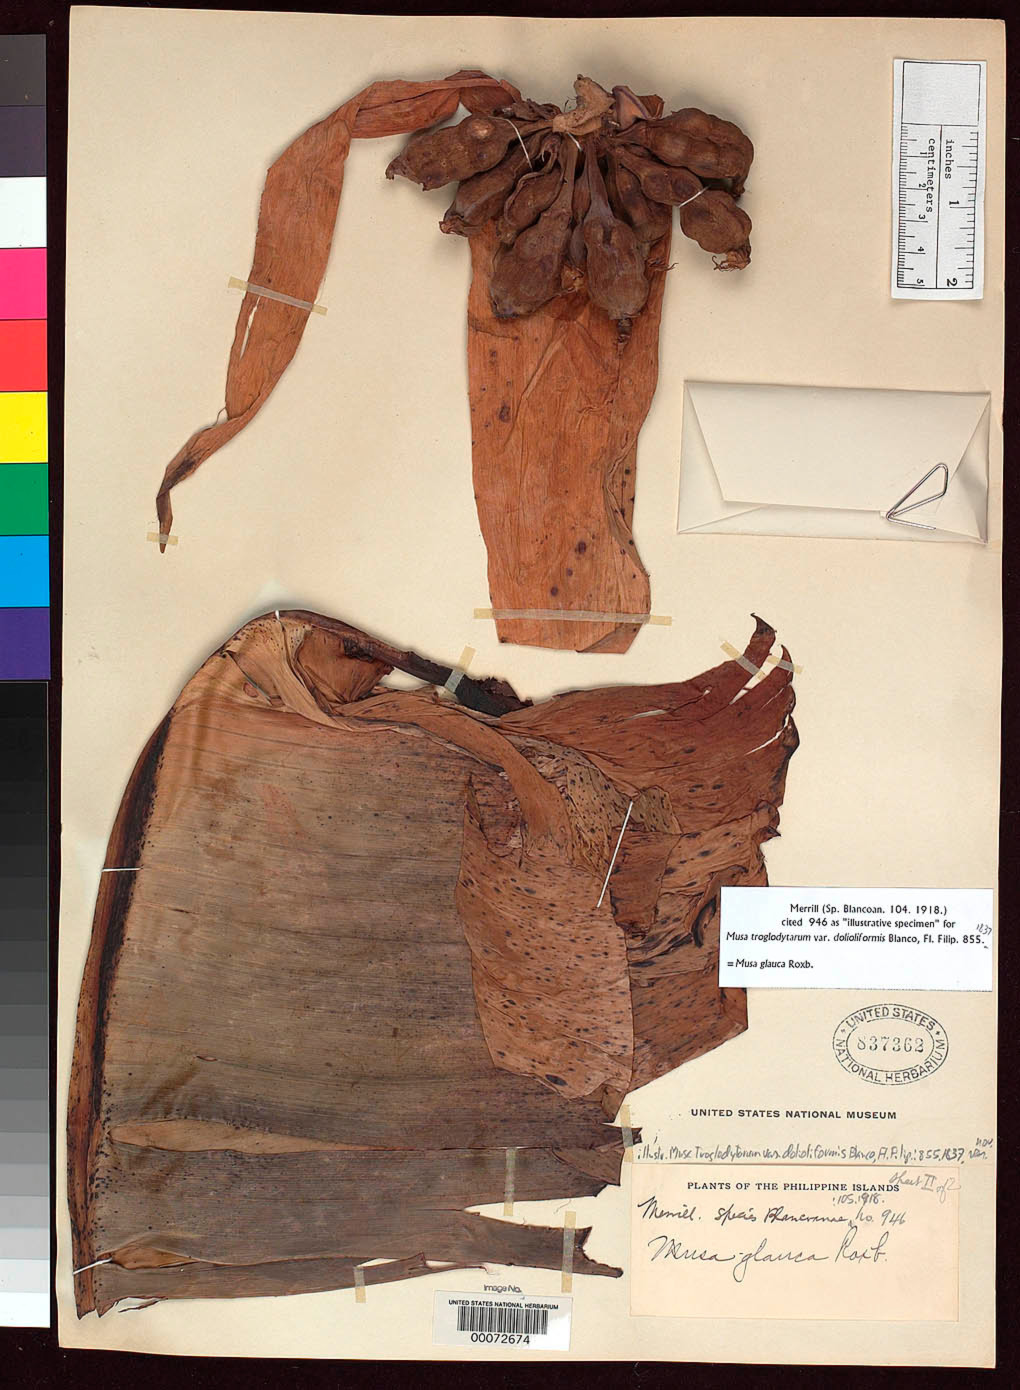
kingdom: Plantae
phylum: Tracheophyta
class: Liliopsida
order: Zingiberales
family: Musaceae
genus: Musa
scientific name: Musa troglodytarum var. dolioliformis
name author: Blanco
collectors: E. D. Merrill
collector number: Sp. Blancoan. 0946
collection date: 1916-10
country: Philippines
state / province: Calabarzon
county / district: Rizal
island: Luzon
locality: Antipolo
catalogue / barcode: US 837362